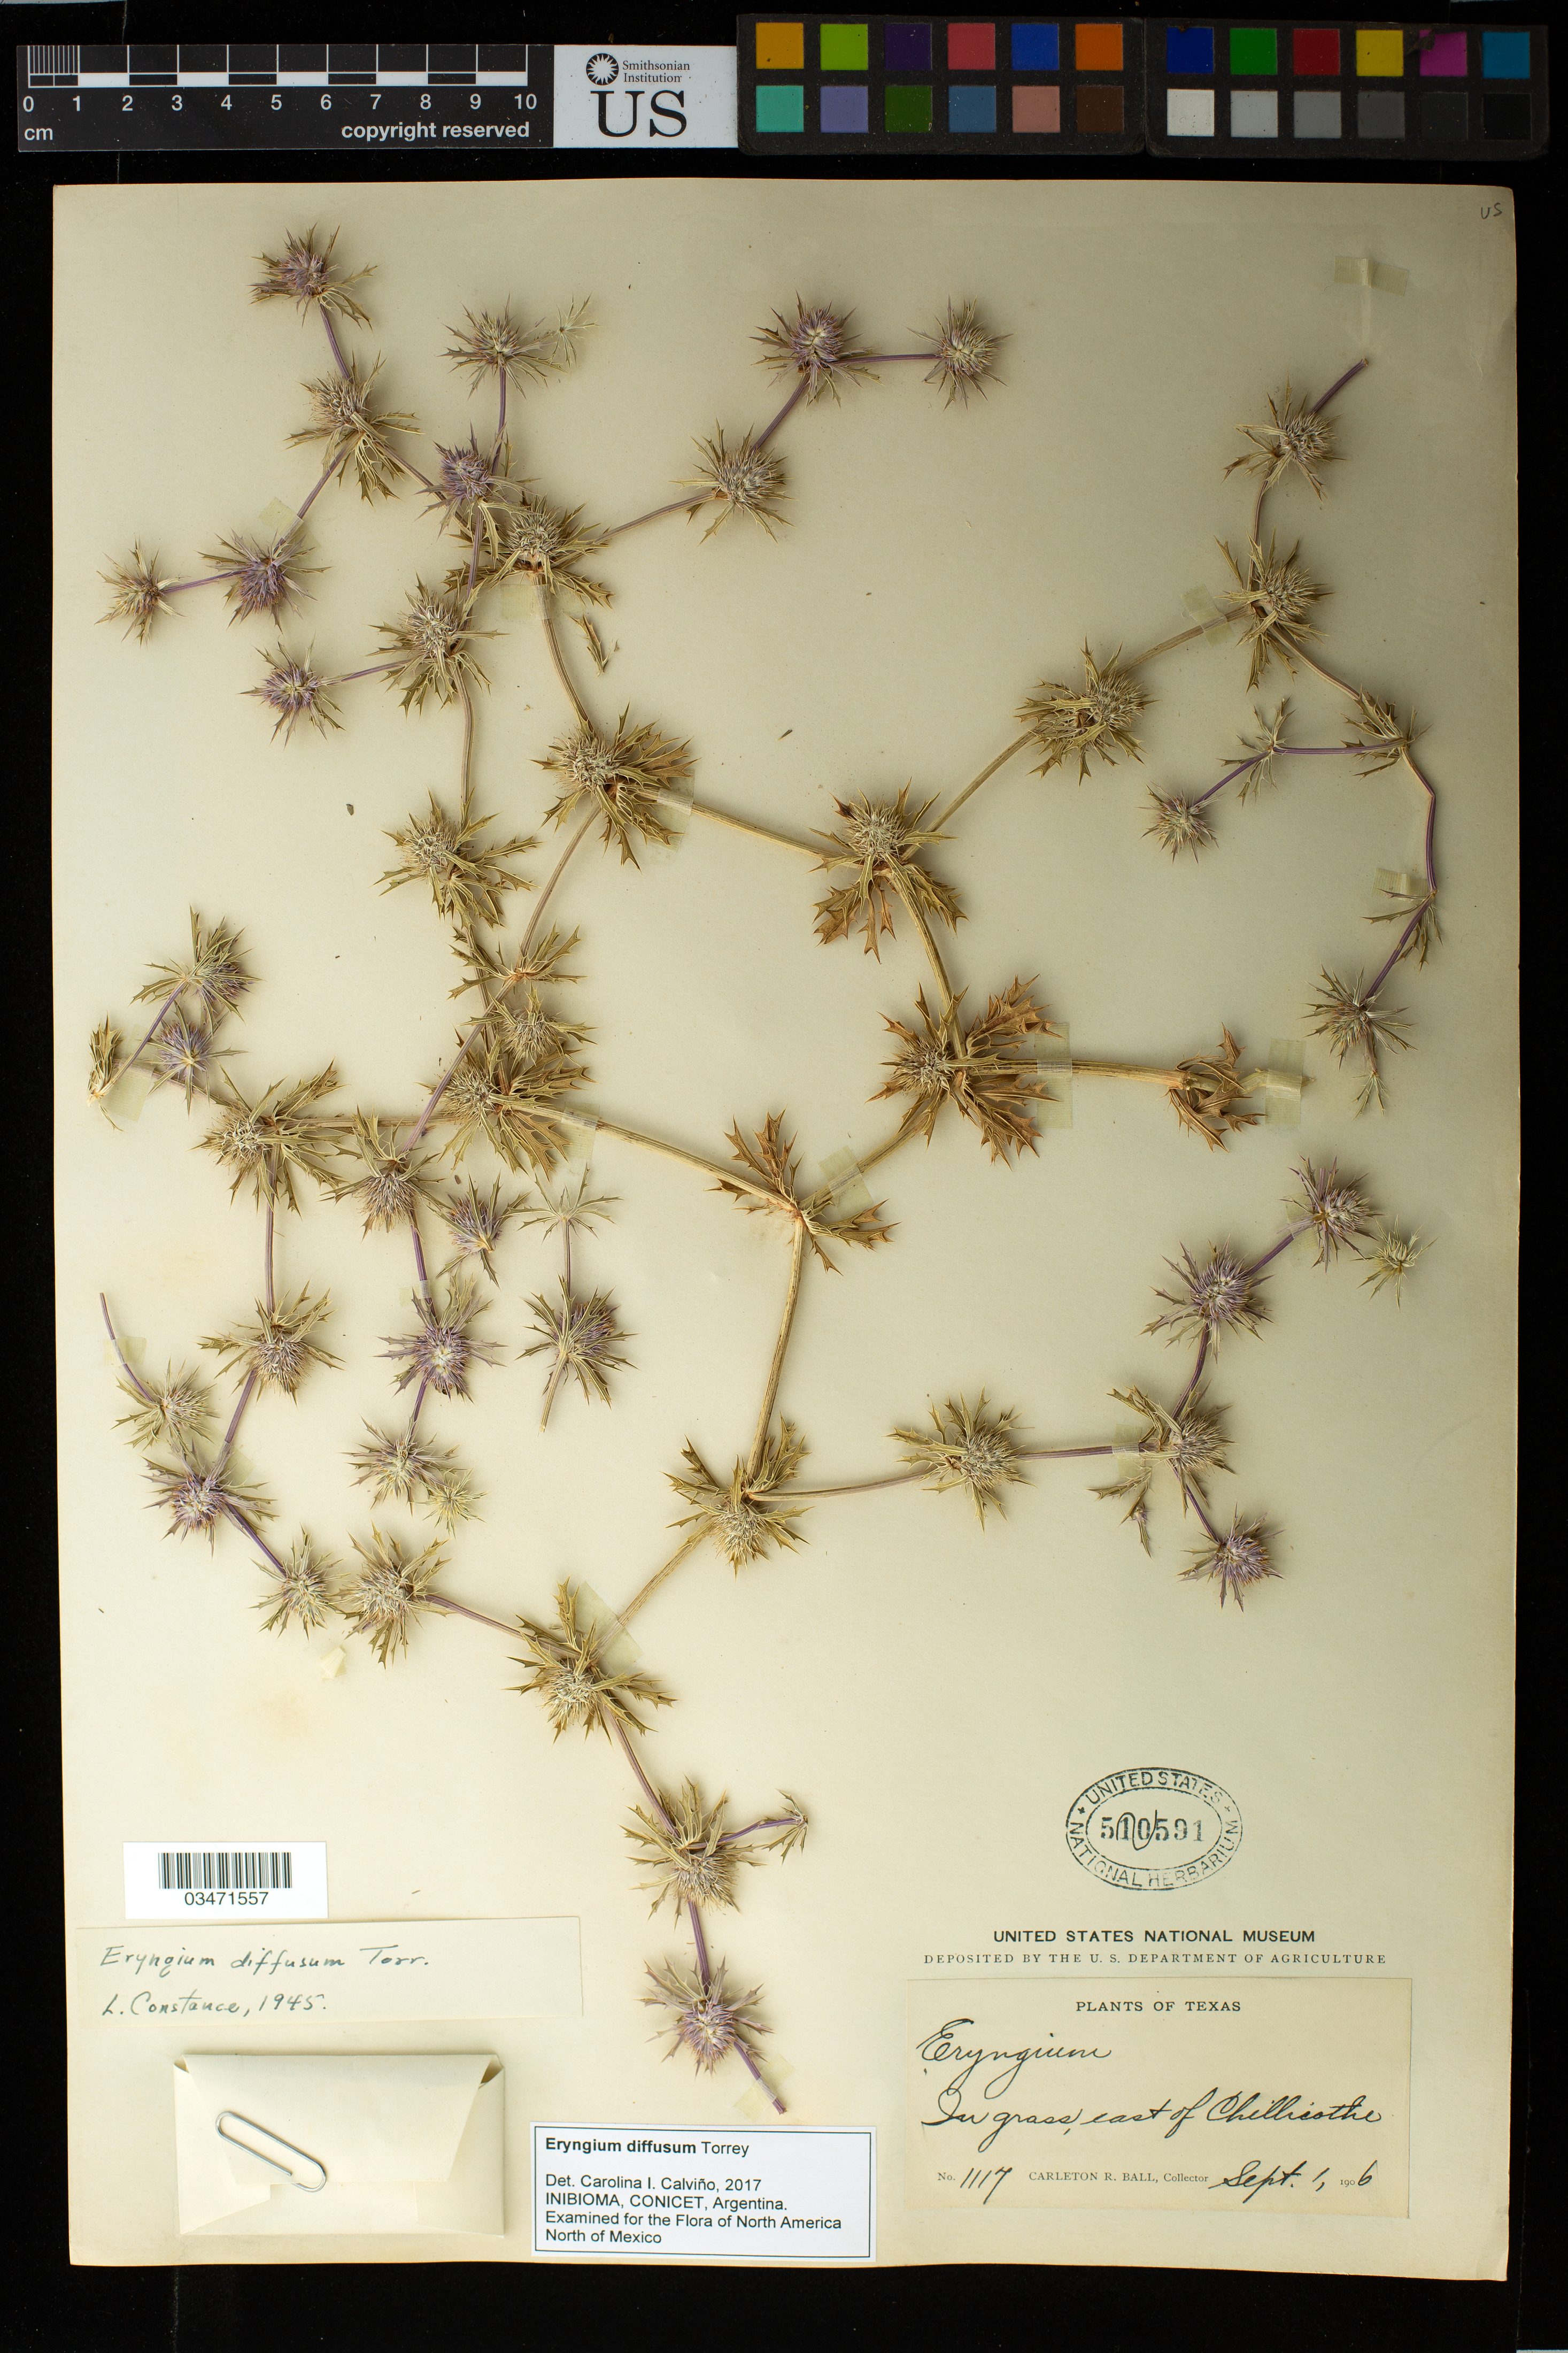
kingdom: Plantae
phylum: Tracheophyta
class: Magnoliopsida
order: Apiales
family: Apiaceae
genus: Eryngium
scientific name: Eryngium diffusum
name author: Torr.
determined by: Calviño, C. I.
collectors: C. R. Ball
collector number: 1117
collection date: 1906-09-01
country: United States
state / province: Texas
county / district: Hardeman County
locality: Chillicothe, east of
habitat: In grass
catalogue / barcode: US 501591